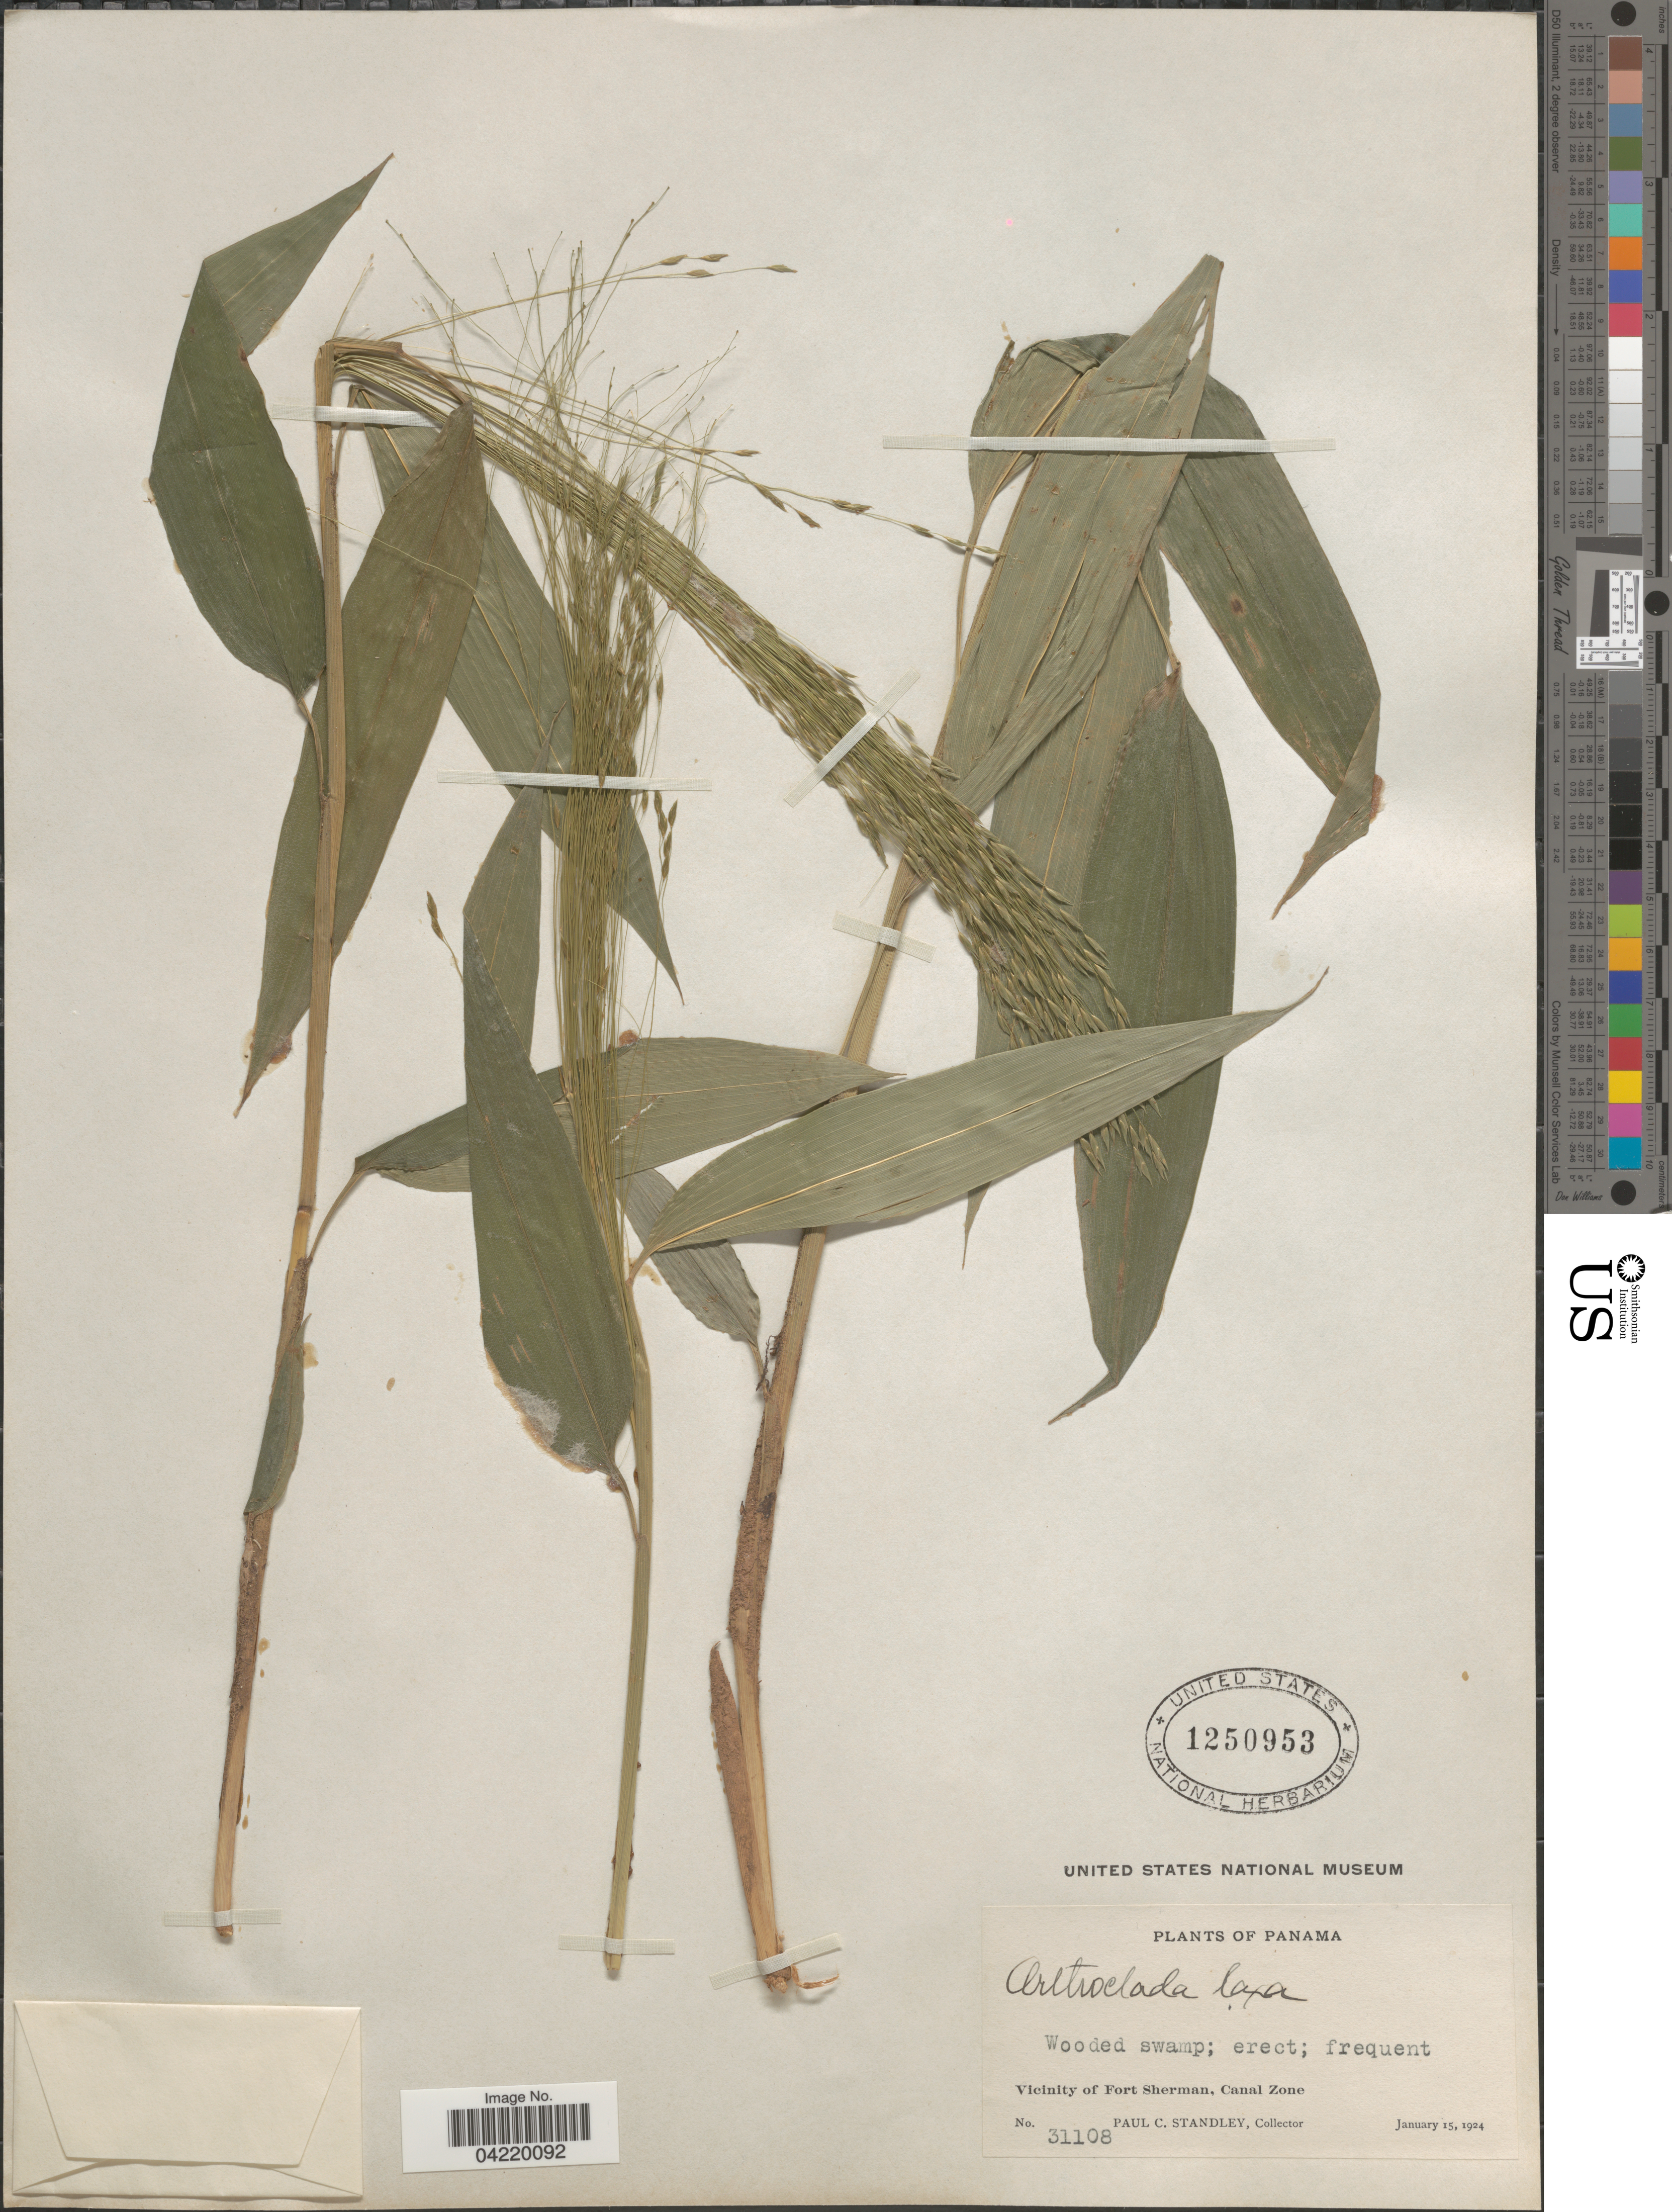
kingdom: Plantae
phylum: Tracheophyta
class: Liliopsida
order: Poales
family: Poaceae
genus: Orthoclada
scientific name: Orthoclada laxa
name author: P. Beauv.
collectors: P. C. Standley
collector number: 31108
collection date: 1924-01-15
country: Panama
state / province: Colón / Panamá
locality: Wooded swamp. Vicinity of Fort Sherman, Canal Zone.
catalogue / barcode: US 1250953